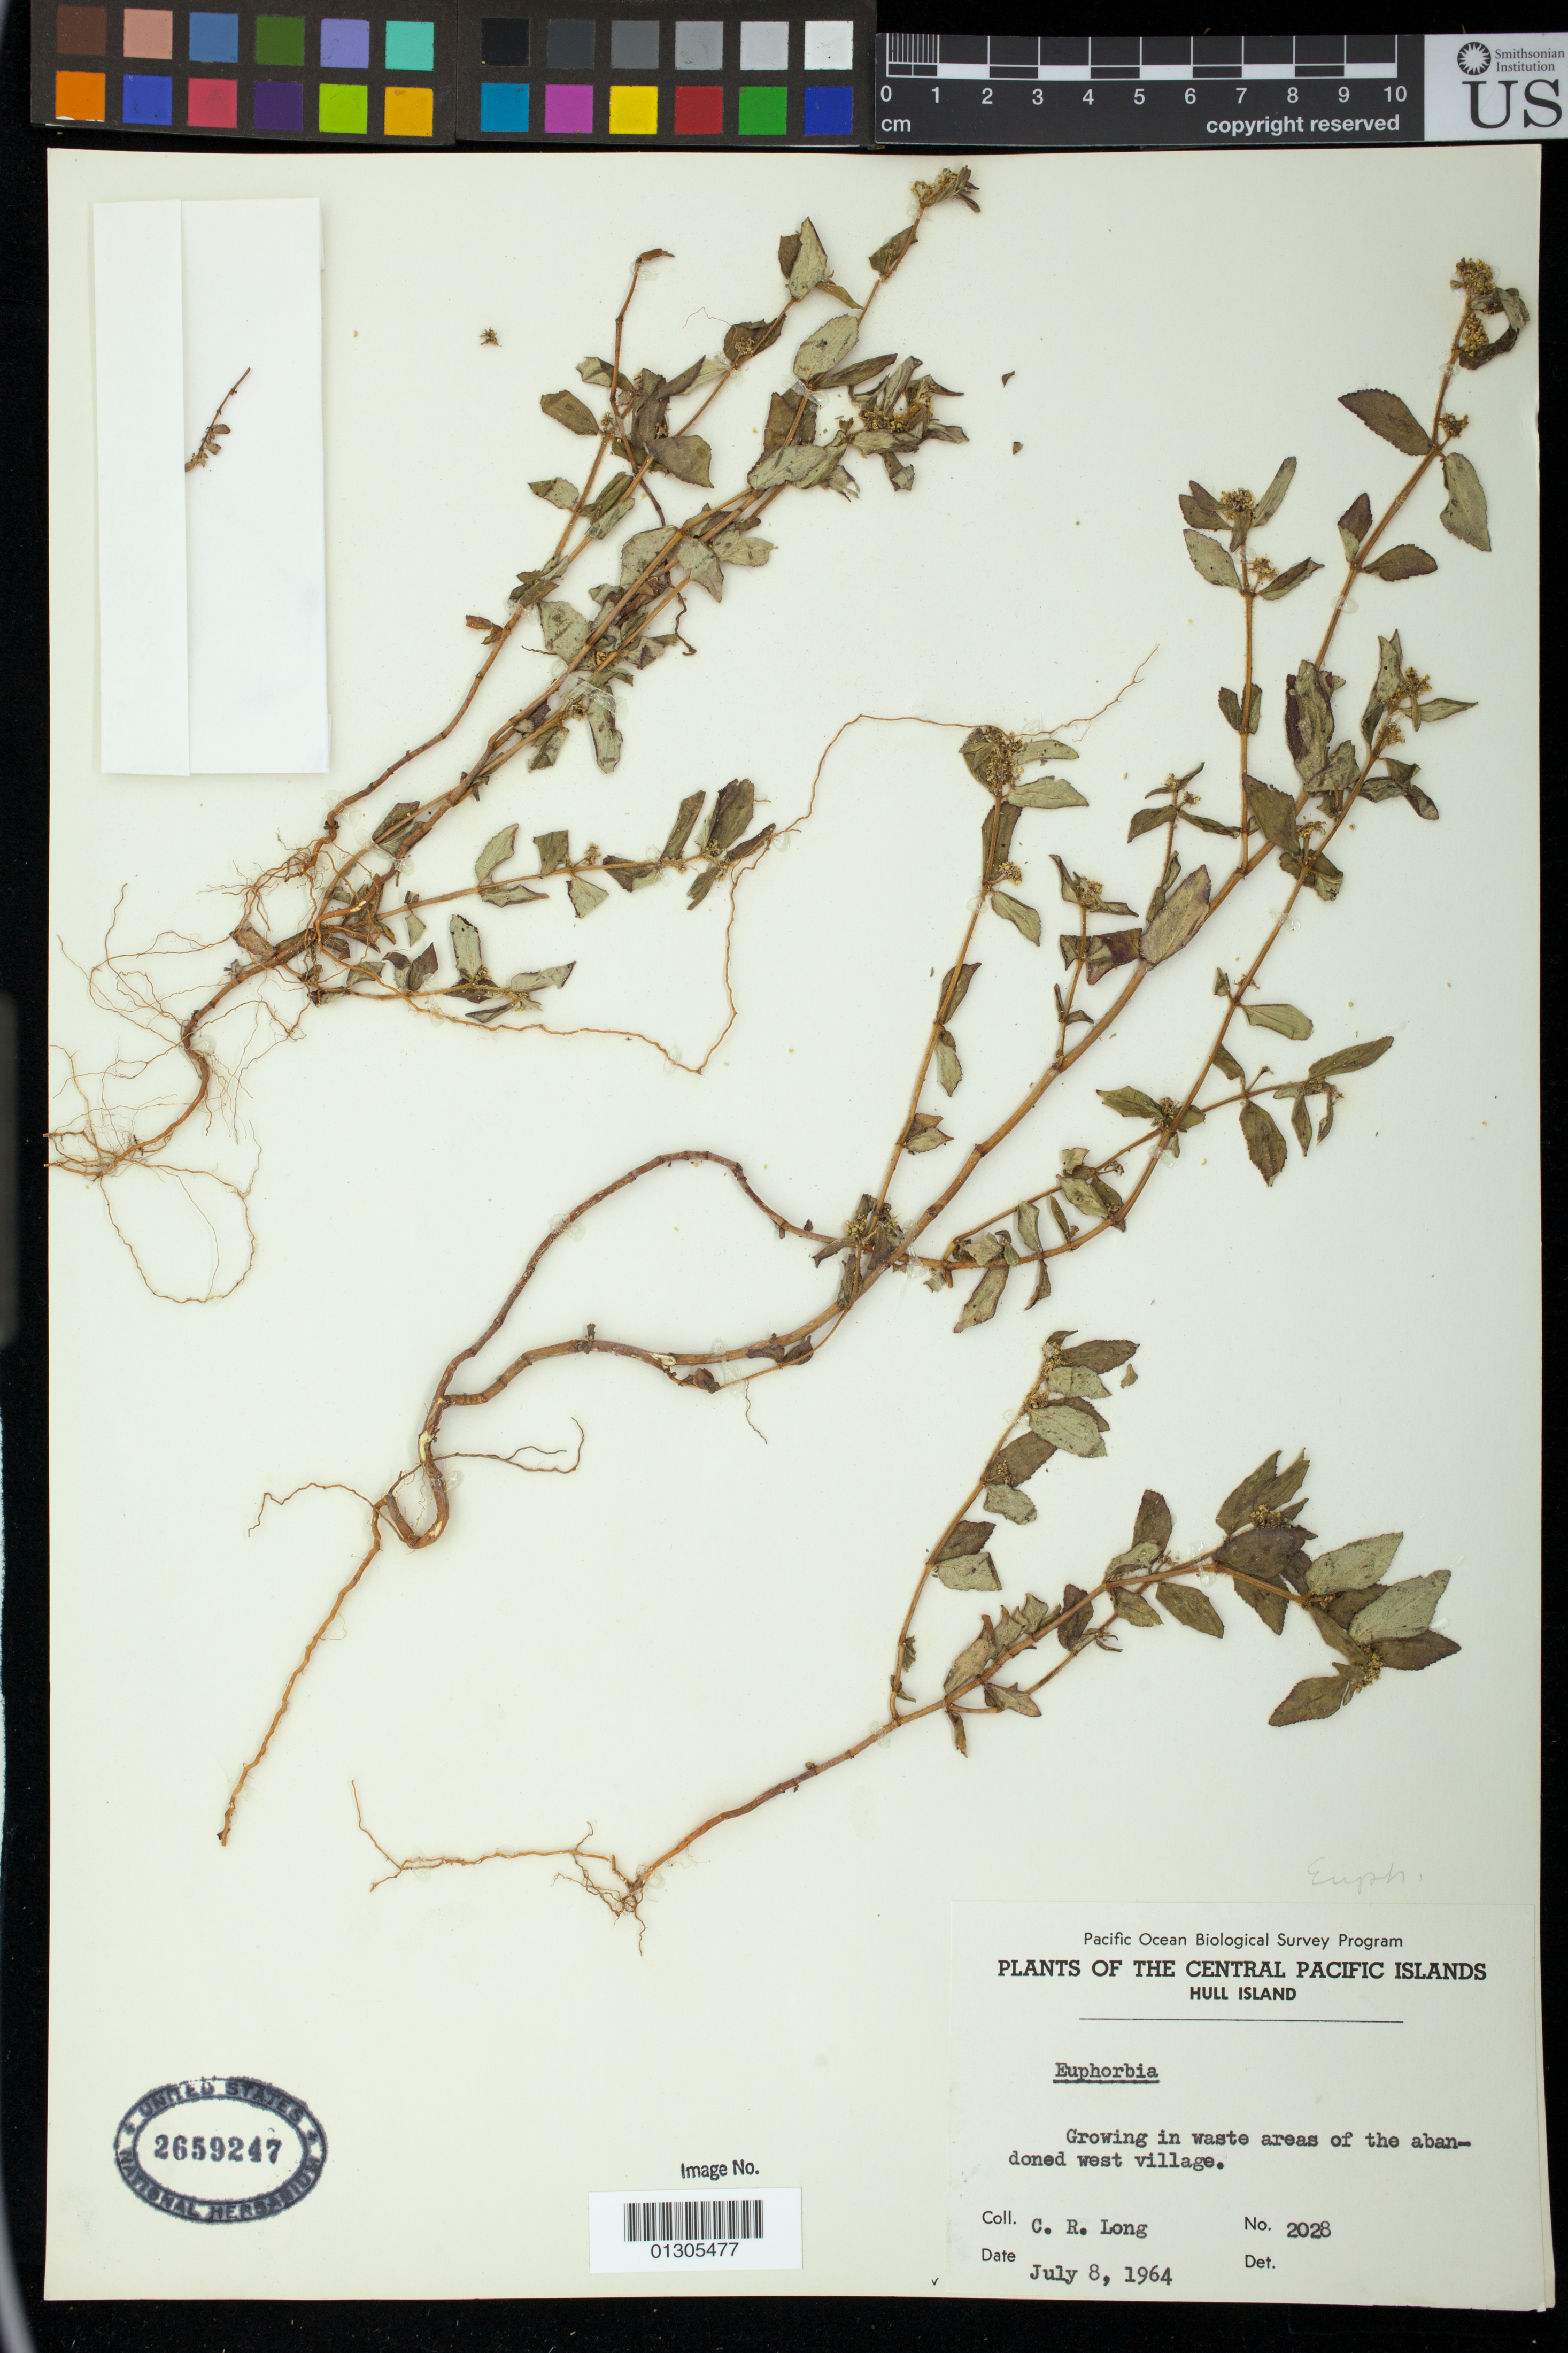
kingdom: Plantae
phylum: Tracheophyta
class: Magnoliopsida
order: Malpighiales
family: Euphorbiaceae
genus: Euphorbia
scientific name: Euphorbia hirta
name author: L.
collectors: C. R. Long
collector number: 2028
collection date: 1964-07-08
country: Kiribati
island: Orona [Hull] Atoll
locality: Hull Island [Orona Island]; Growing in waste areas of the abandoned village.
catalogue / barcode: US 2659247